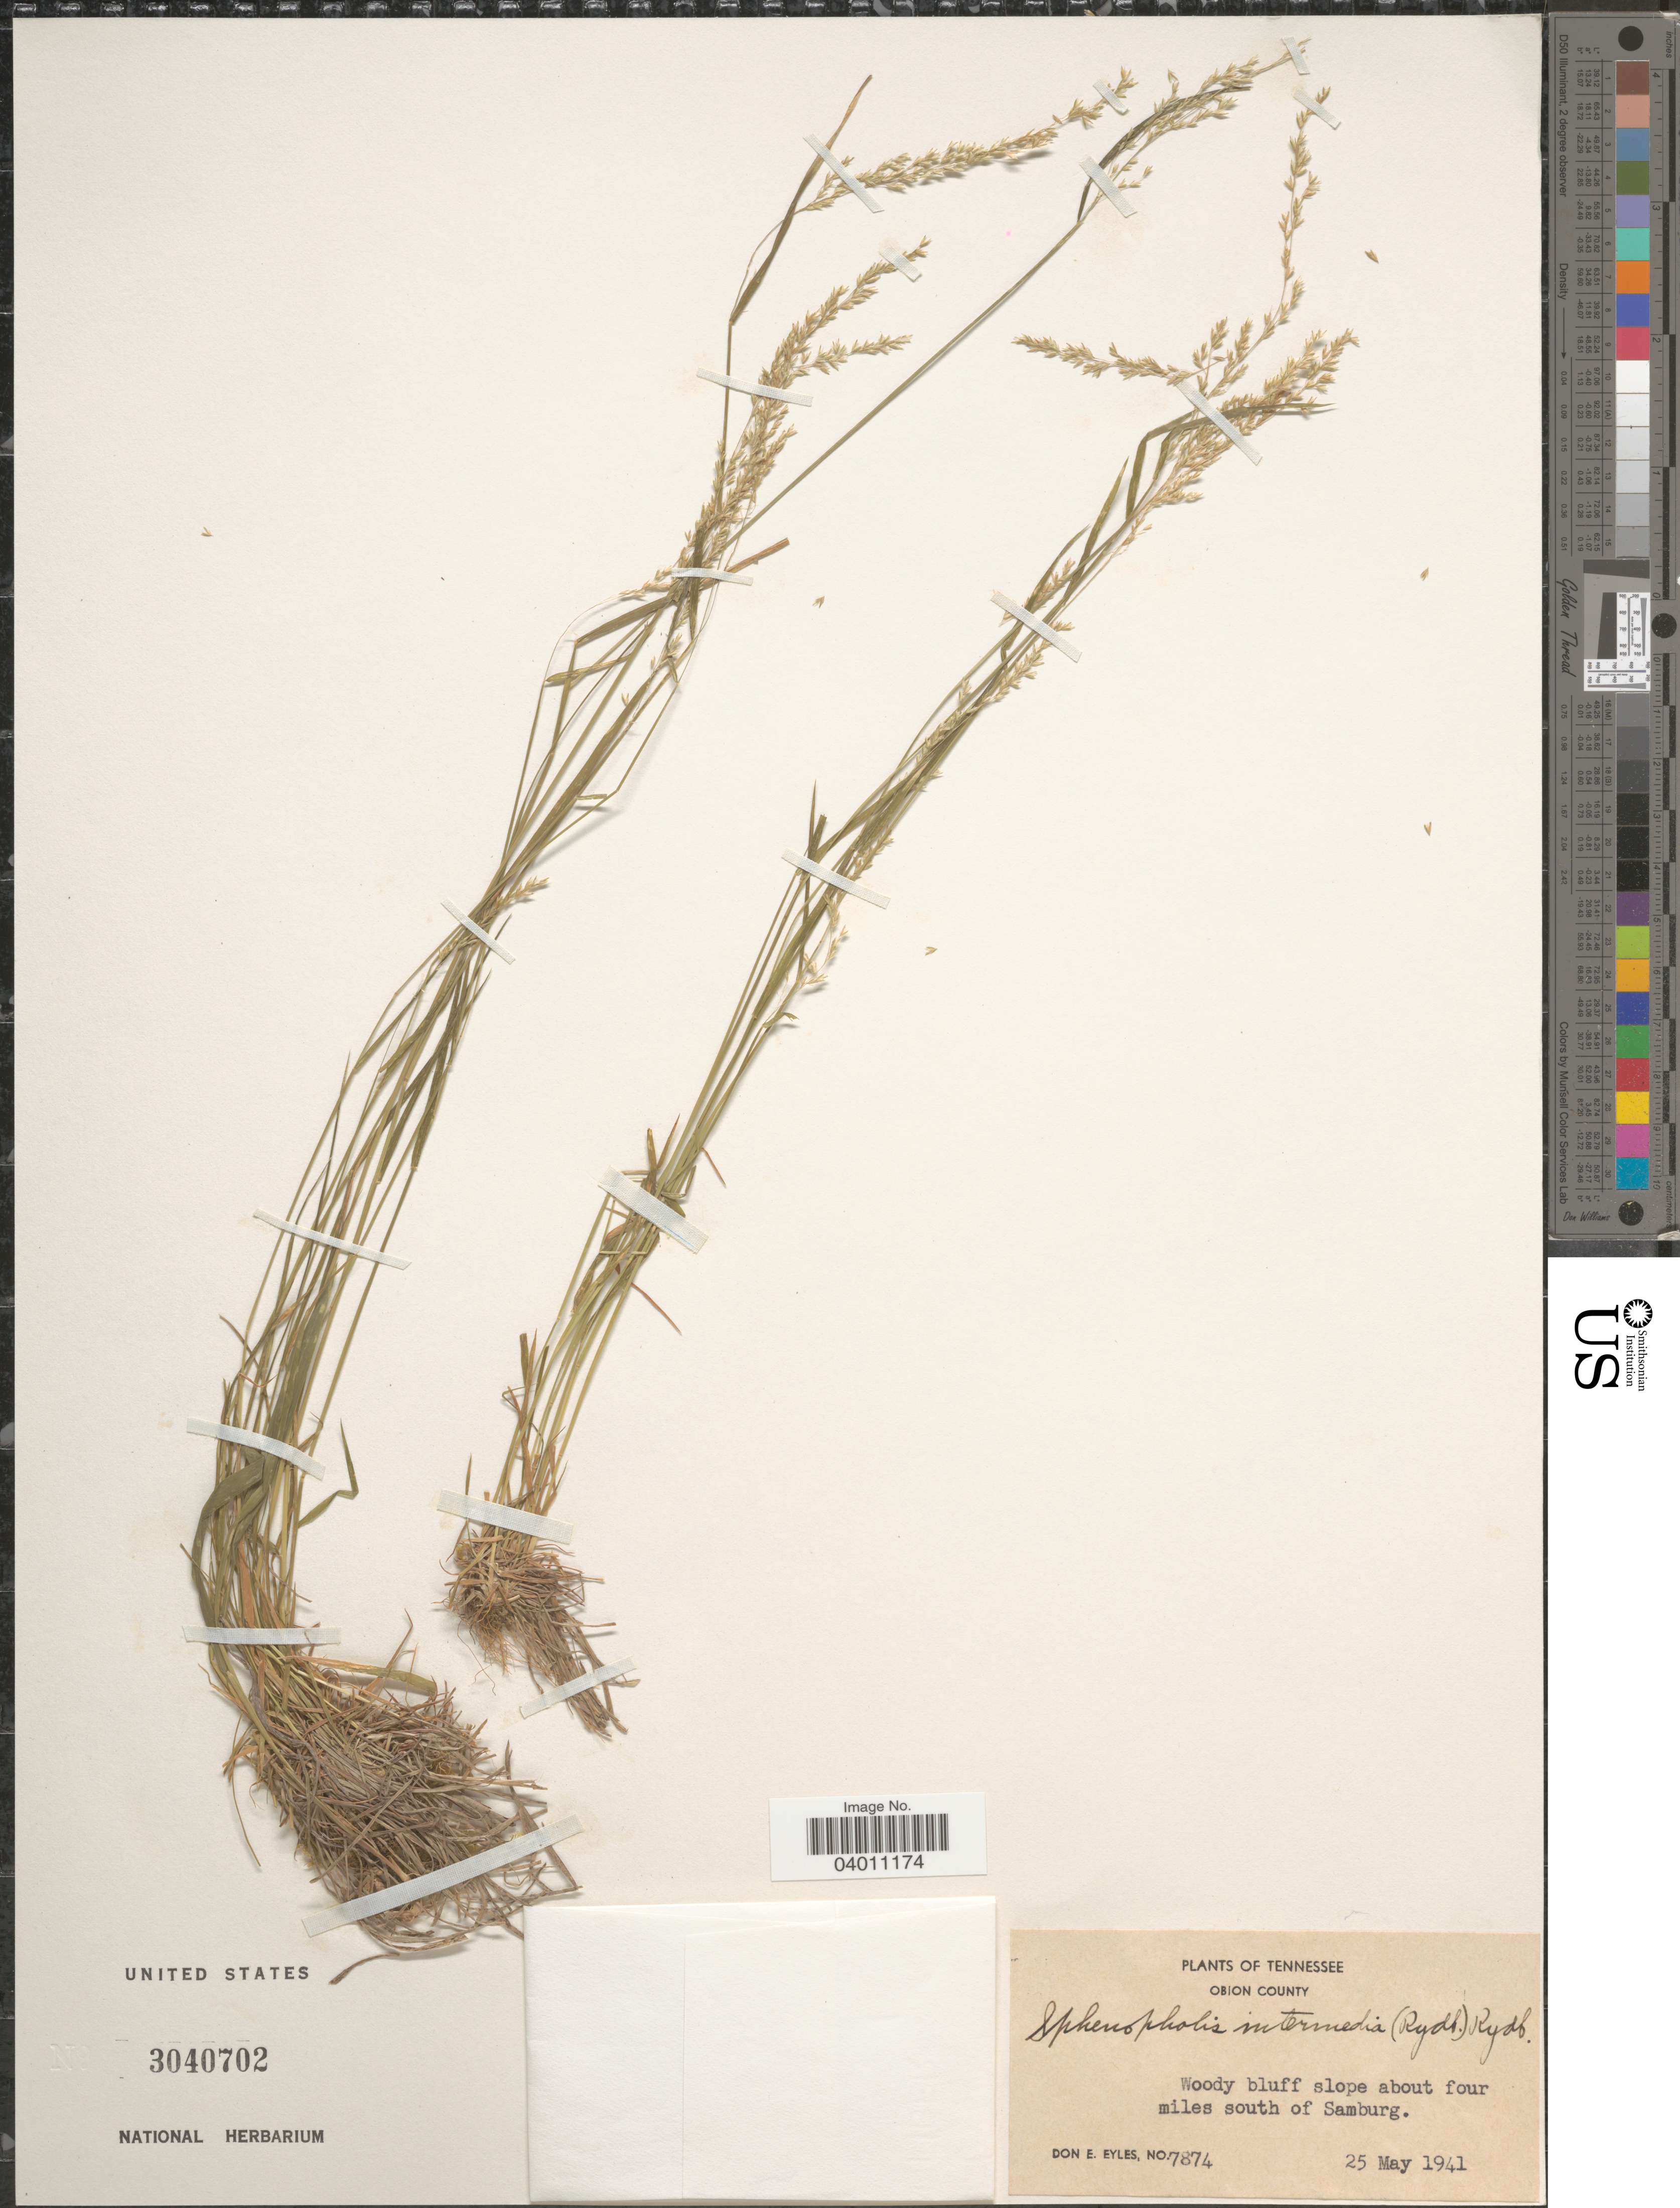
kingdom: Plantae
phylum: Tracheophyta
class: Liliopsida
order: Poales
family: Poaceae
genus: Sphenopholis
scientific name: Sphenopholis intermedia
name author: (Rydb.) Rydb.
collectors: D. Eyles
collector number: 7874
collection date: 1941-05-25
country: United States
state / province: Tennessee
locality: Obion County. Woody bluff slope about four miles south of Samburg.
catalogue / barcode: US 3040702